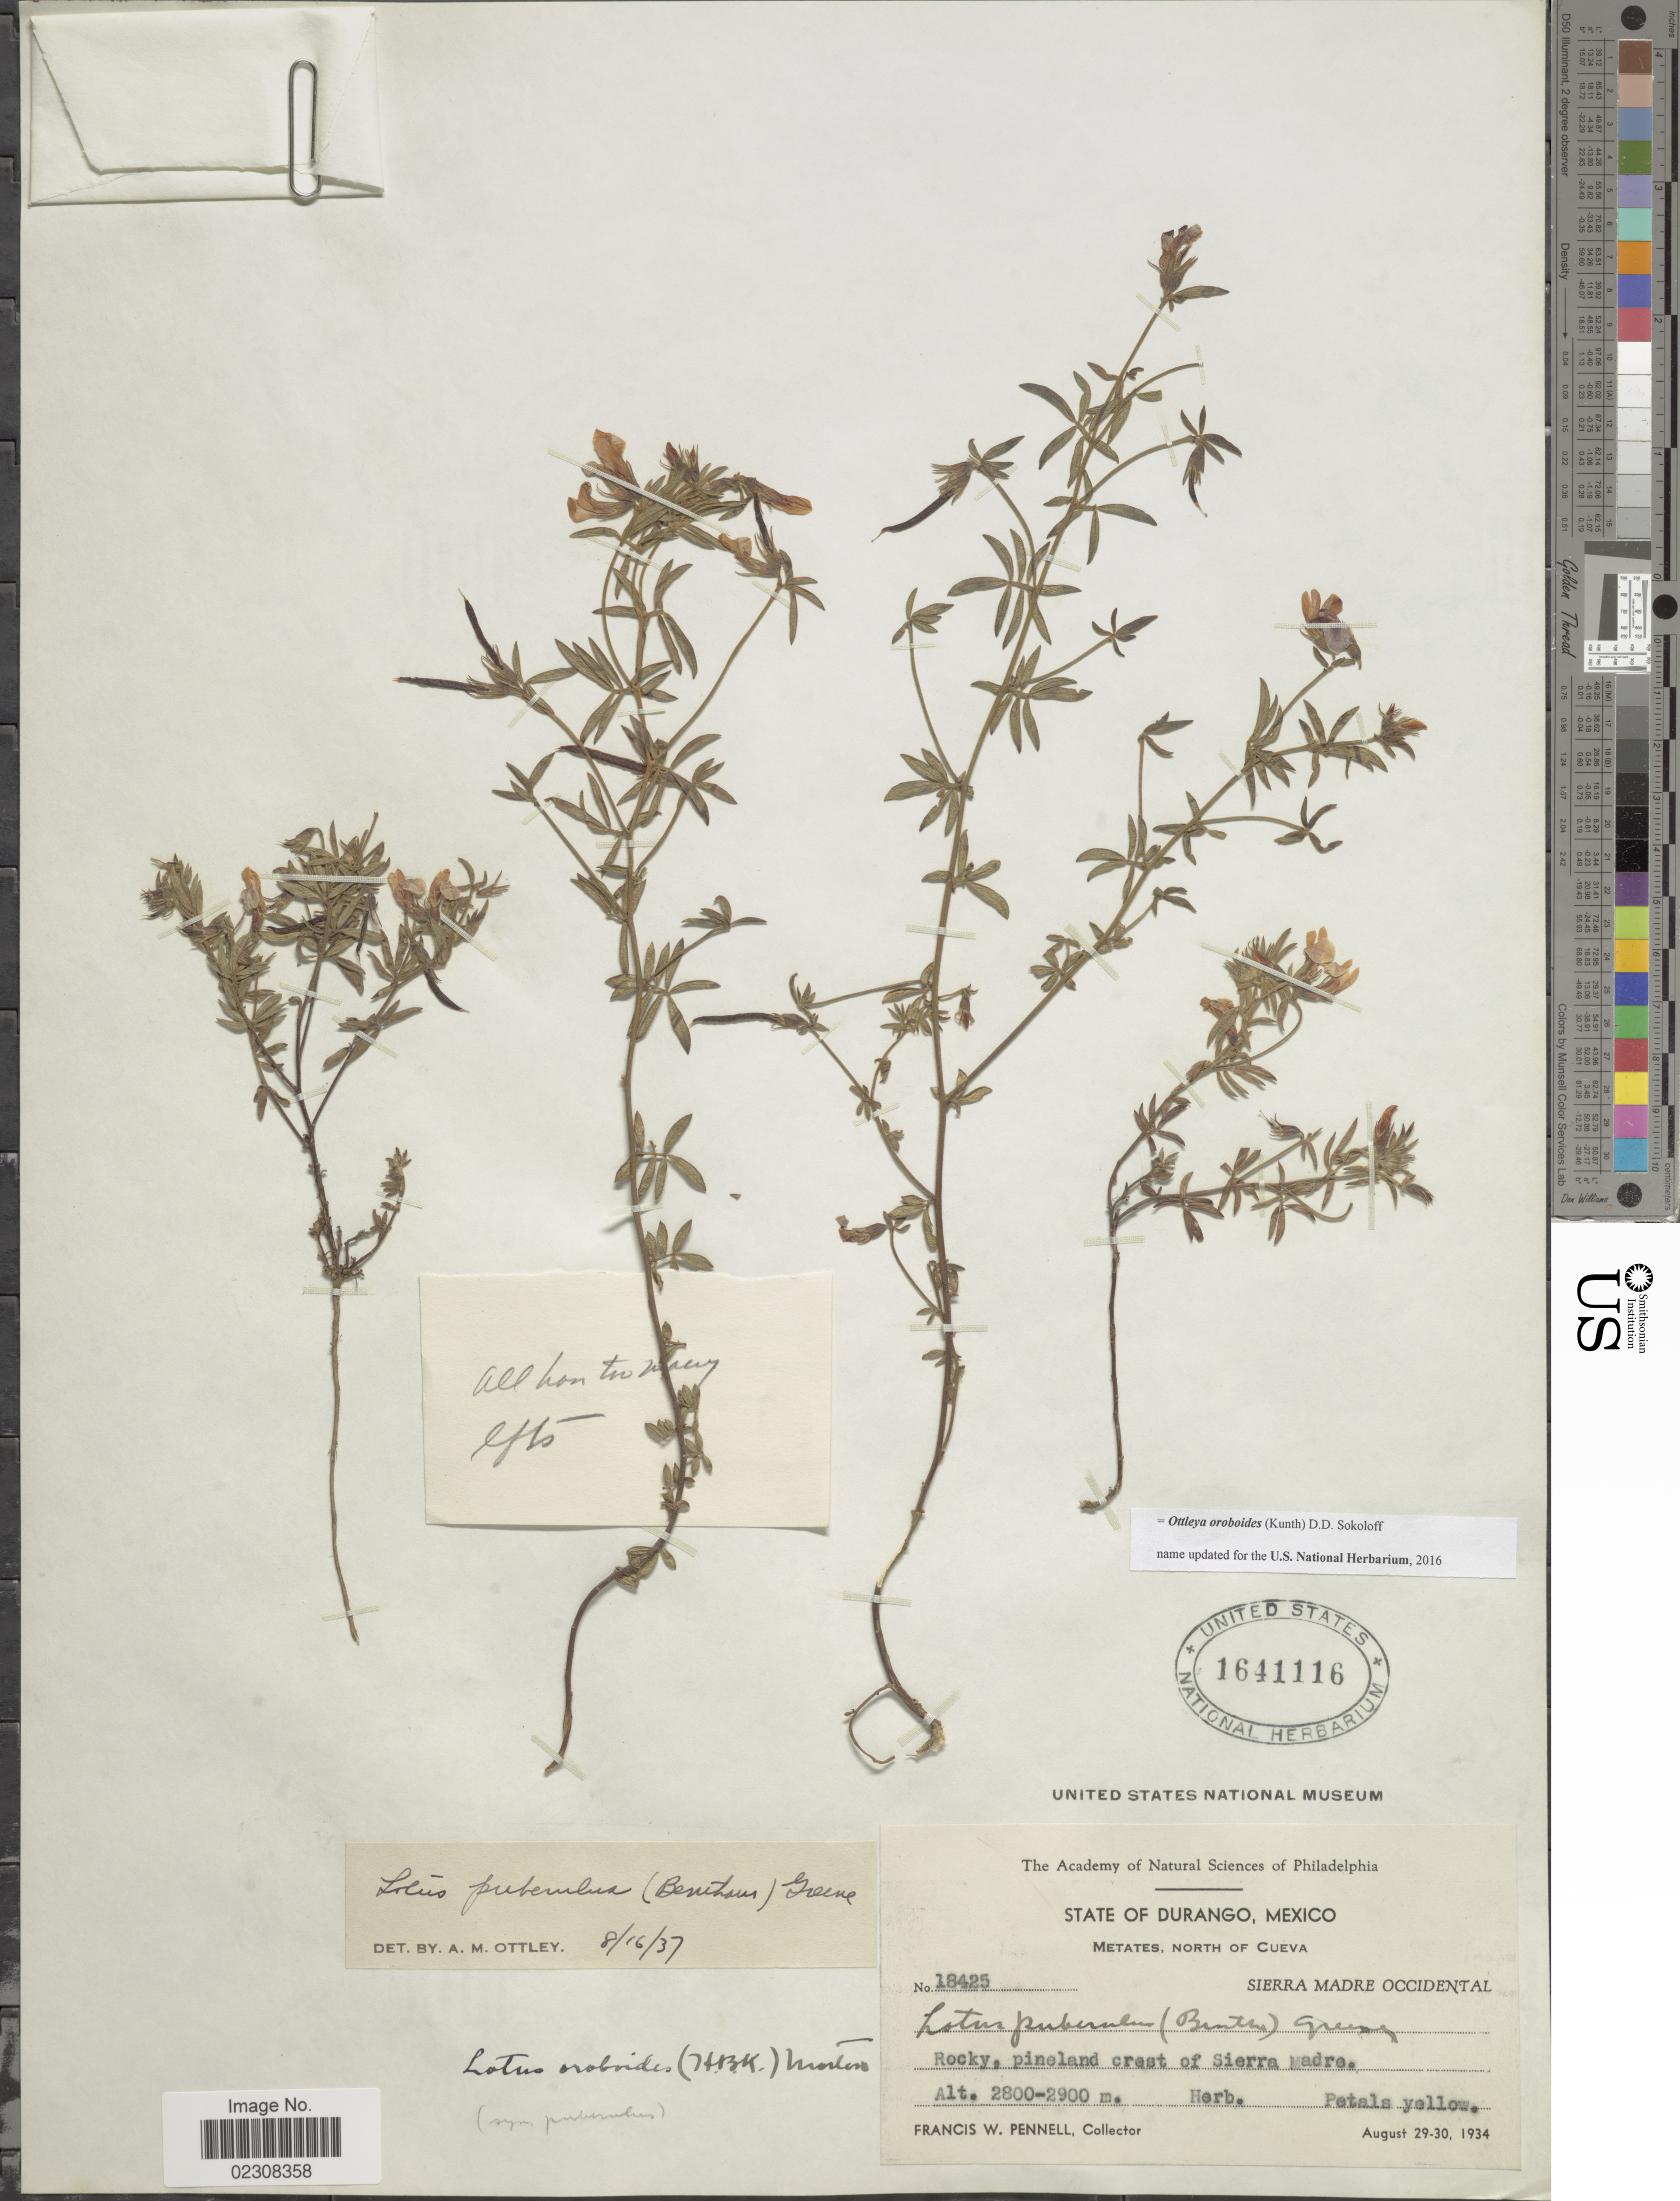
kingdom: Plantae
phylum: Tracheophyta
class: Magnoliopsida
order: Fabales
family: Fabaceae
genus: Ottleya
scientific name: Ottleya oroboides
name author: (Kunth) D.D. Sokoloff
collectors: F. W. Pennell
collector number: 18425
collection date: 1934-08-29/1934-08-30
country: Mexico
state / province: Durango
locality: Metates, North of Cueva, Sierra Madre Occidental, Rocky, pineland crest of Sierra Madre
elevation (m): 2800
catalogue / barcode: US 1641116